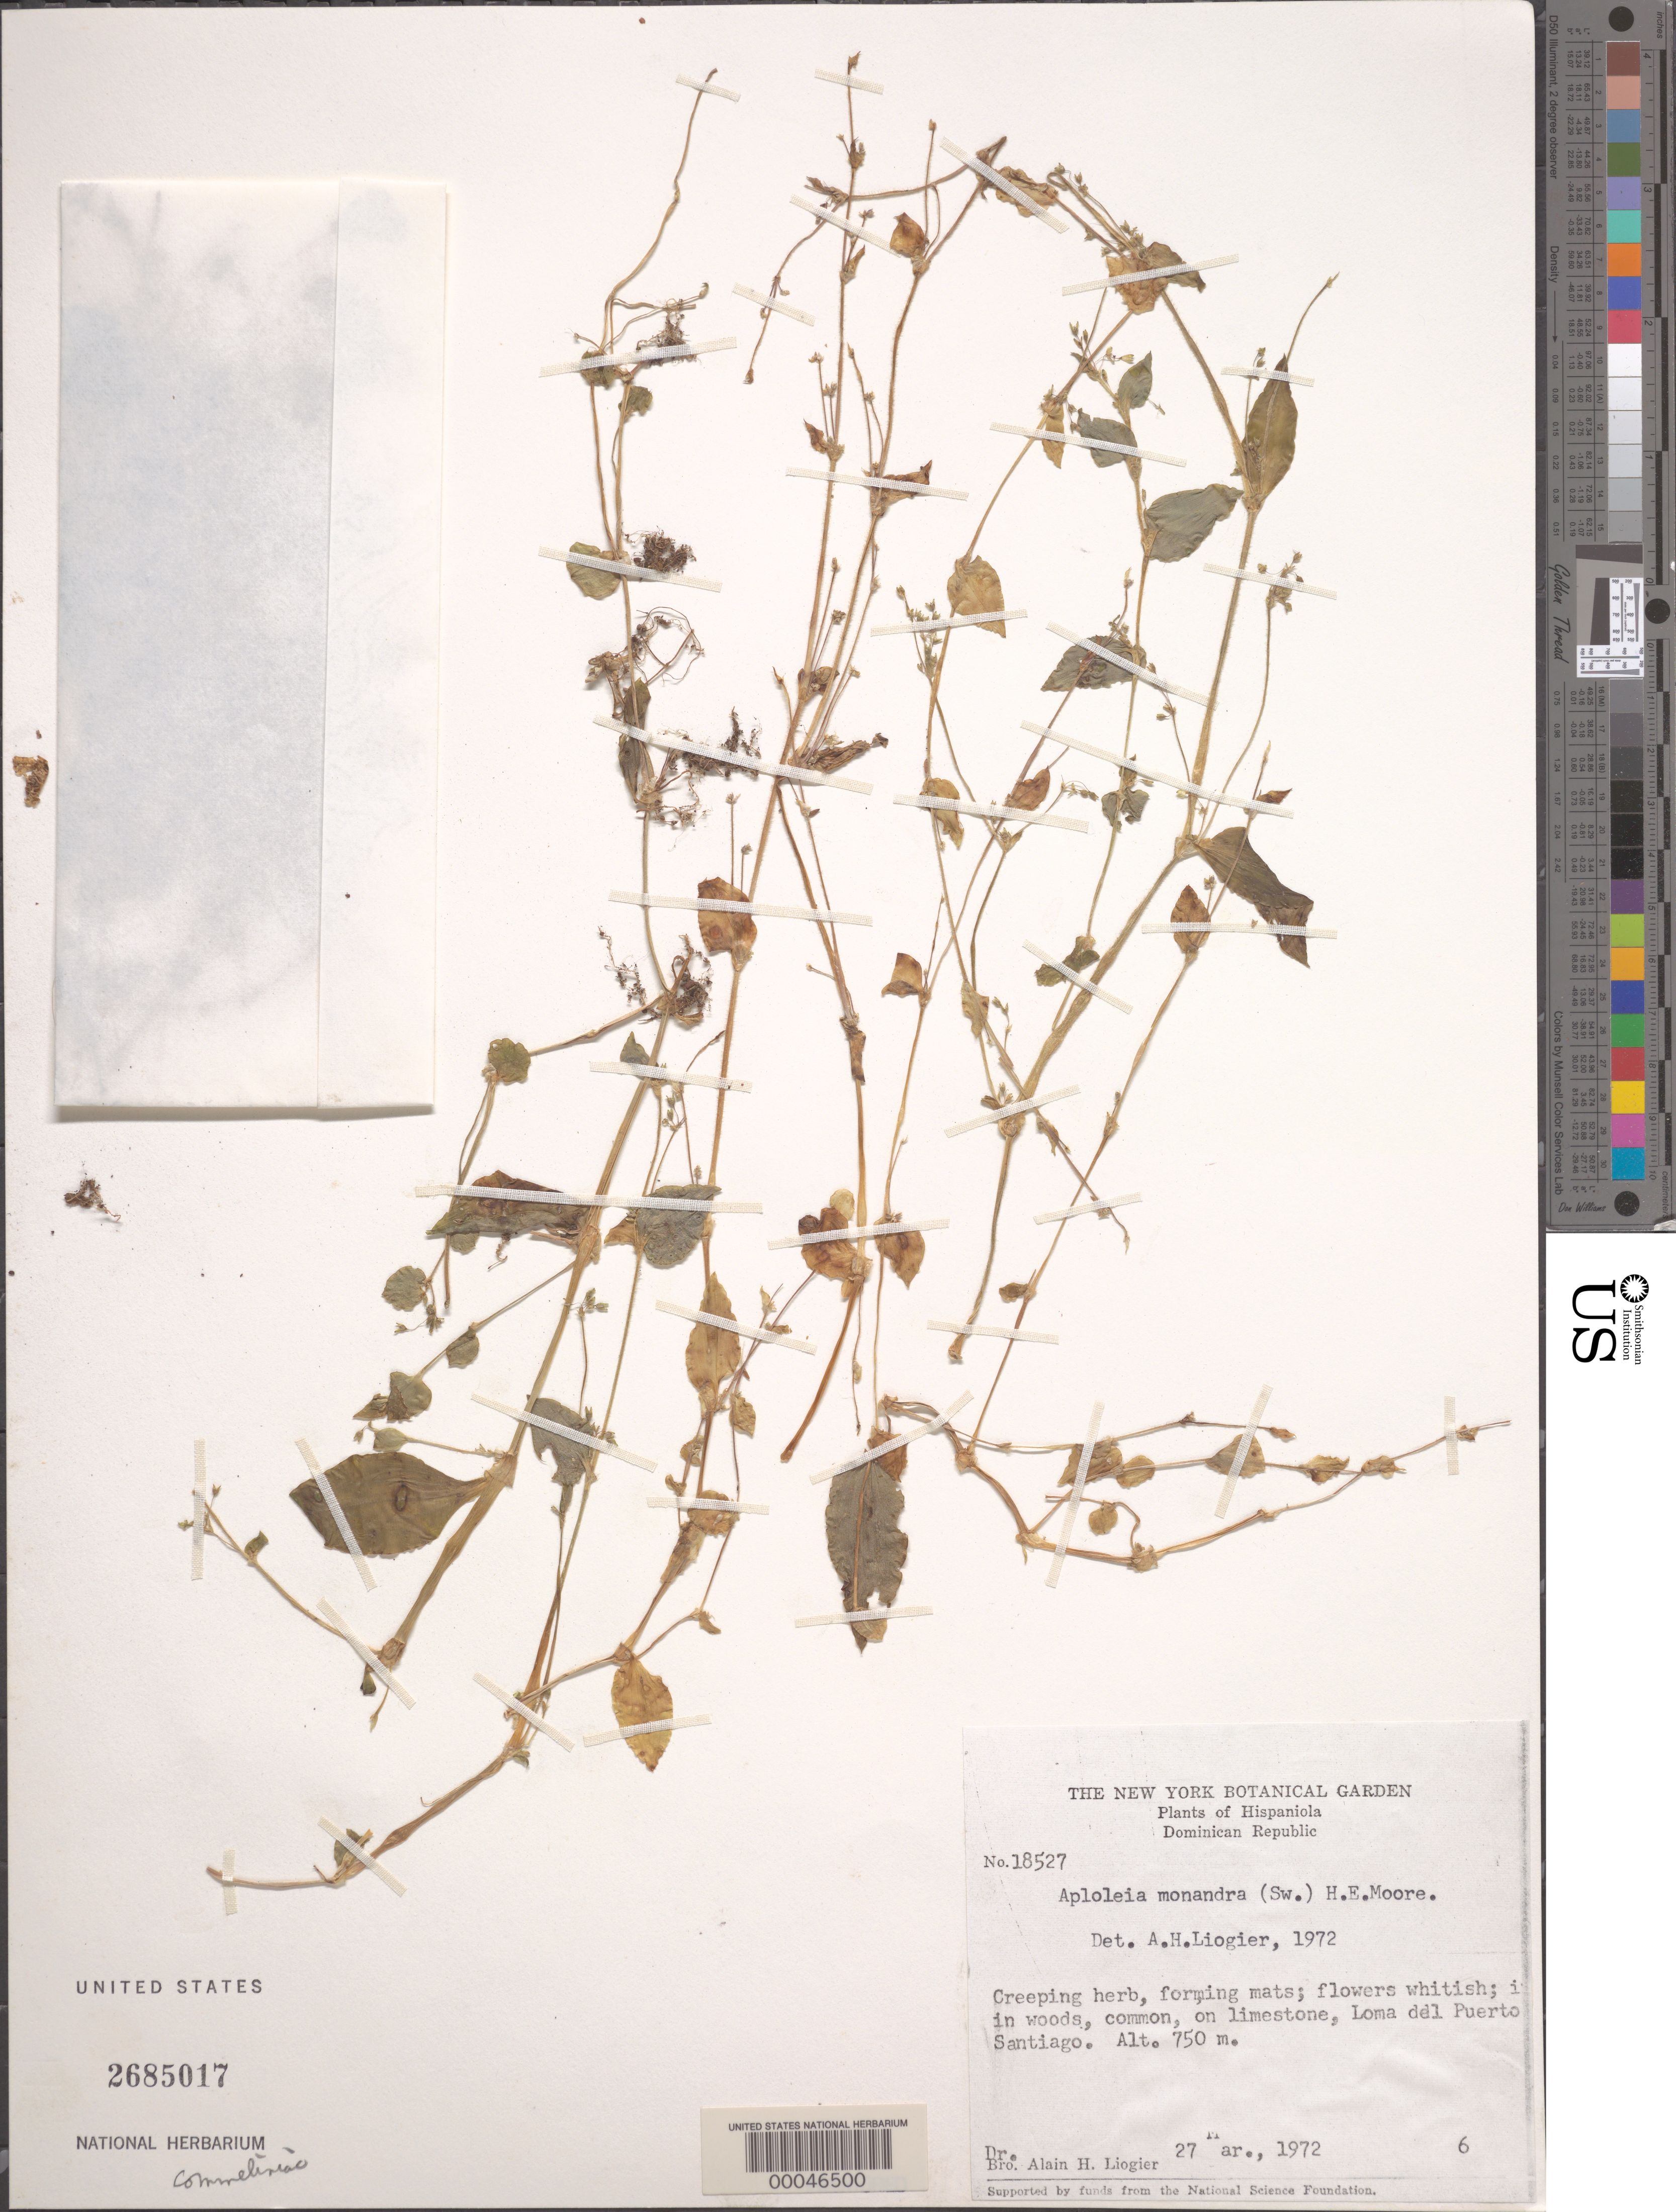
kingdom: Plantae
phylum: Tracheophyta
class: Liliopsida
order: Commelinales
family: Commelinaceae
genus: Callisia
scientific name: Callisia monandra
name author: (Sw.) Schult. & Schult. f.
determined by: Loigier, A. H.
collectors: A. H. Liogier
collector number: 18527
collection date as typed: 27 Mar 1972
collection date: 1972-03-27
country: Dominican Republic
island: Hispaniola Island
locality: Loma del puerto santiage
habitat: On limestone, woods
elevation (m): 750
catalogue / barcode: US 2685017